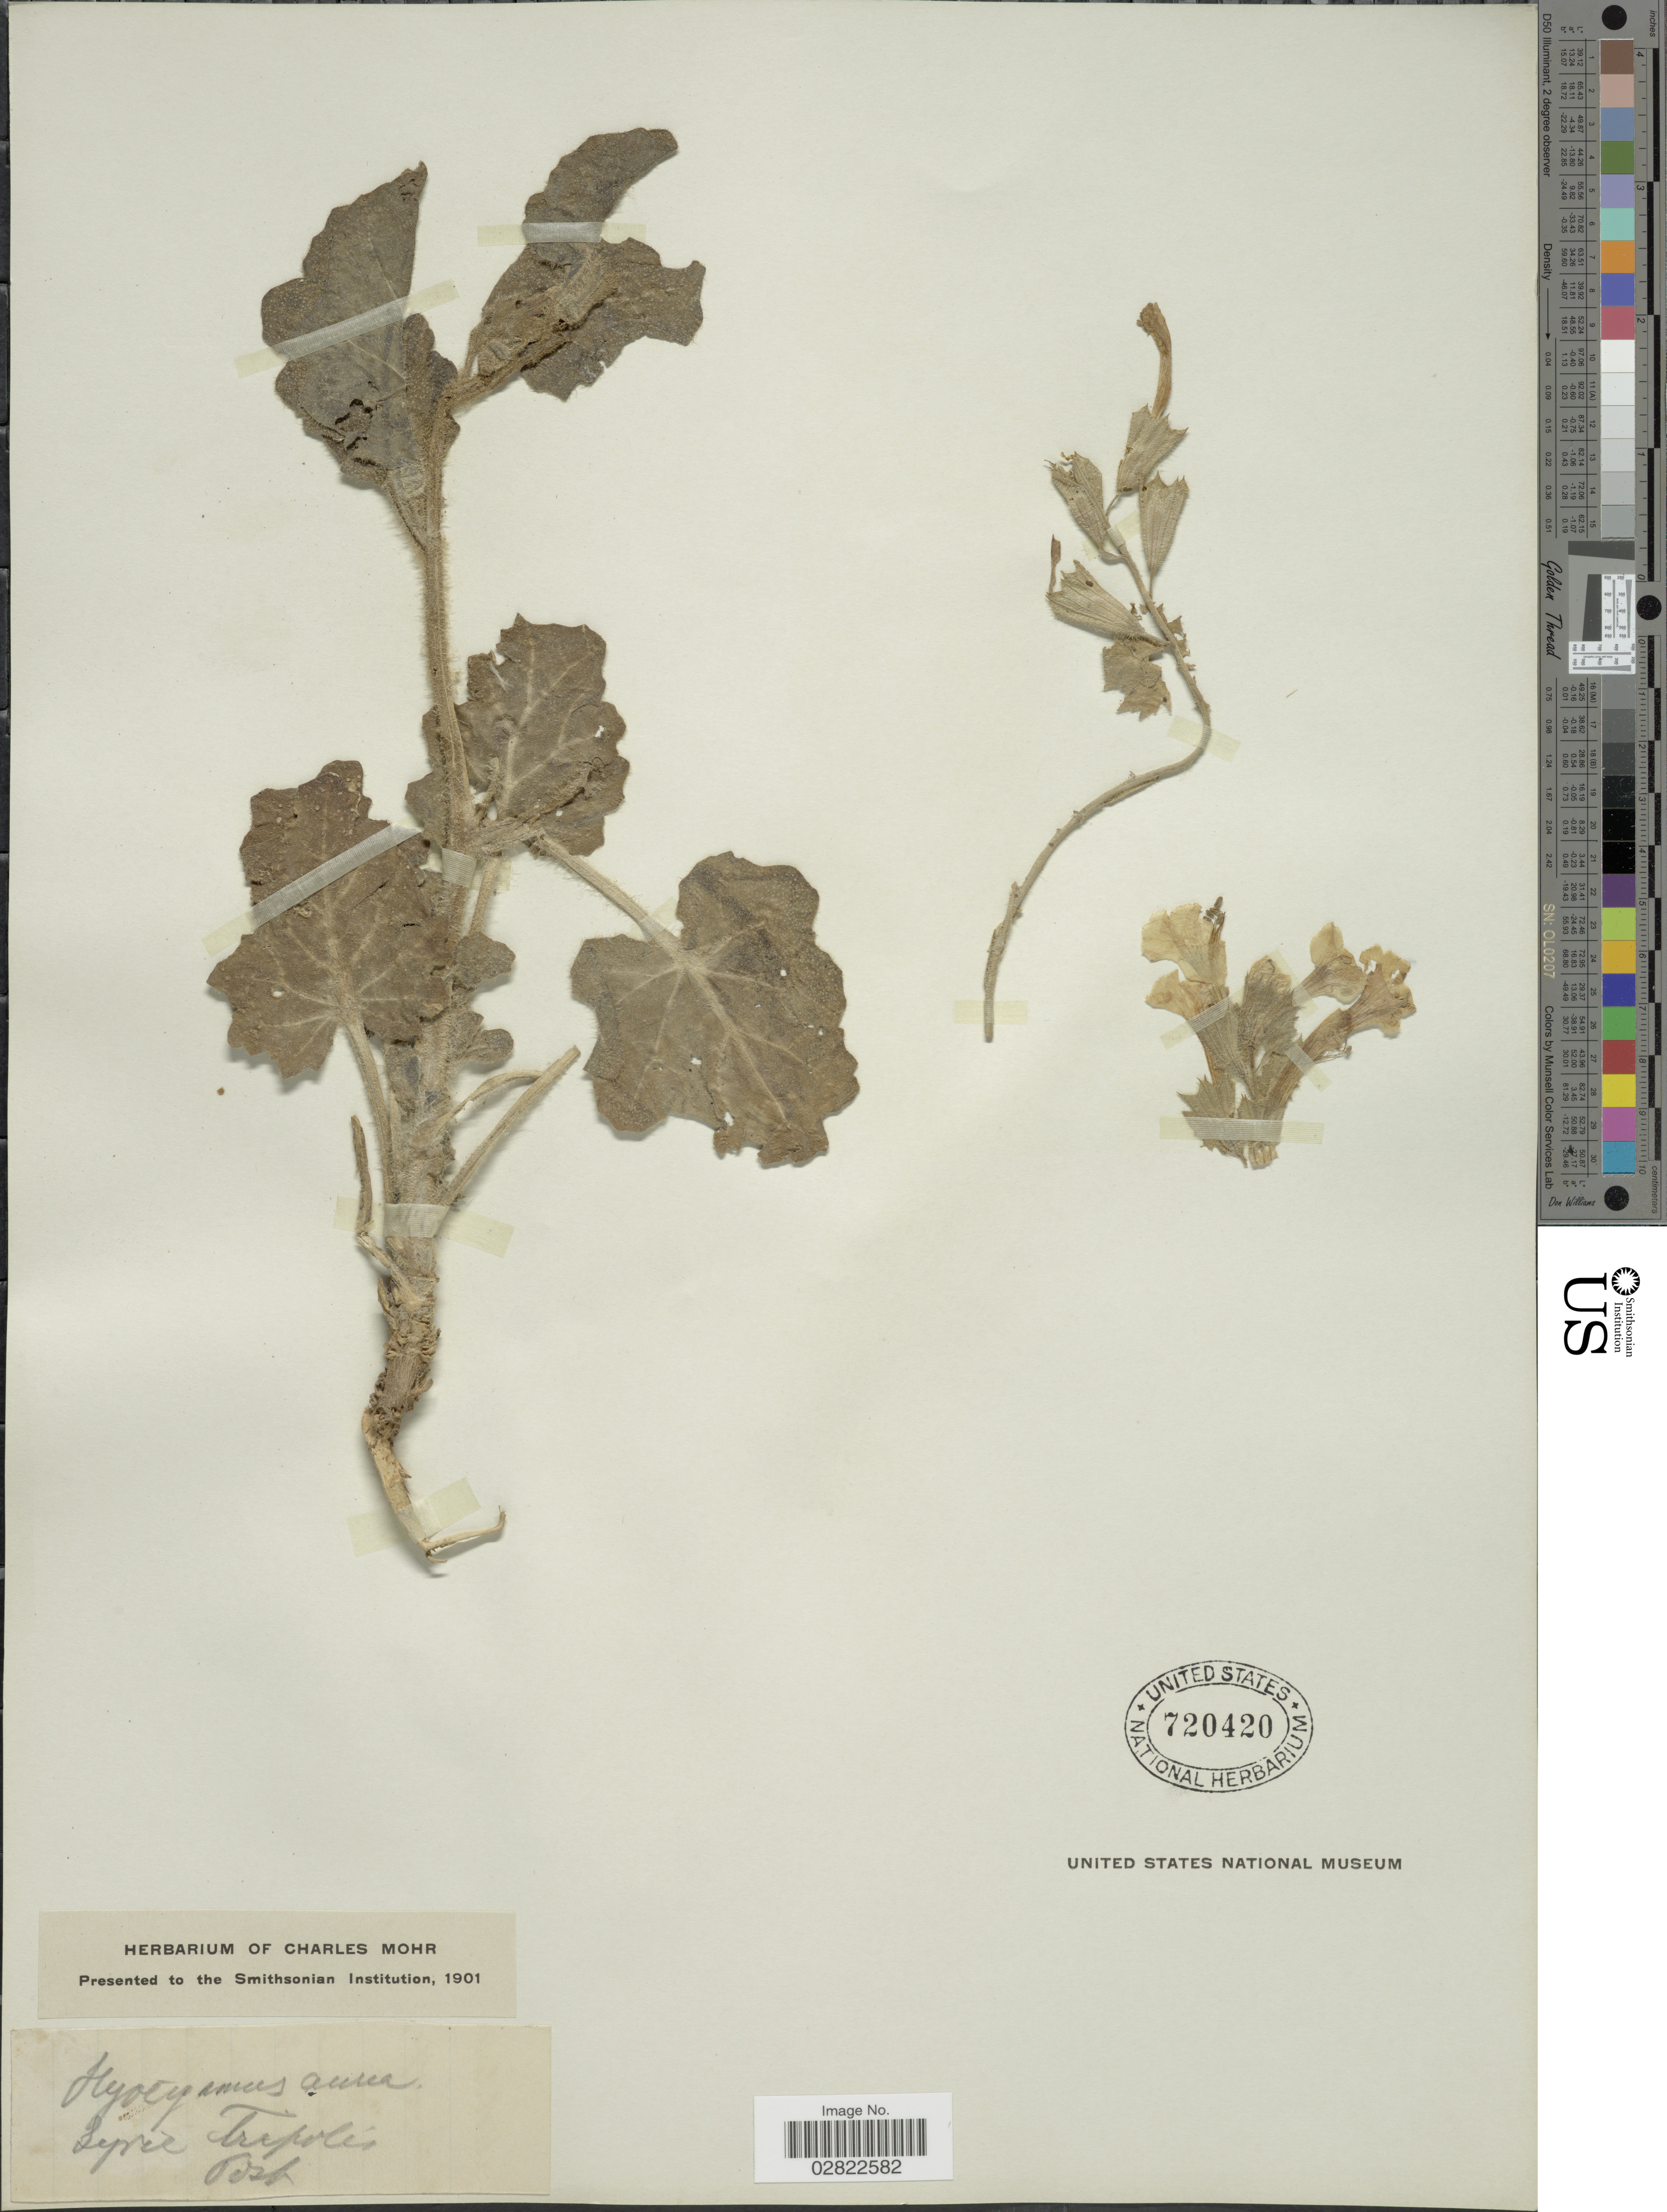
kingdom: Plantae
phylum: Tracheophyta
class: Magnoliopsida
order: Solanales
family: Solanaceae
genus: Hyoscyamus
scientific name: Hyoscyamus aureus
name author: L.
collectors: ex herb. Charles Mohr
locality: Sepre Tripoles, Post. [interpreted]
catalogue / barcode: US 720420